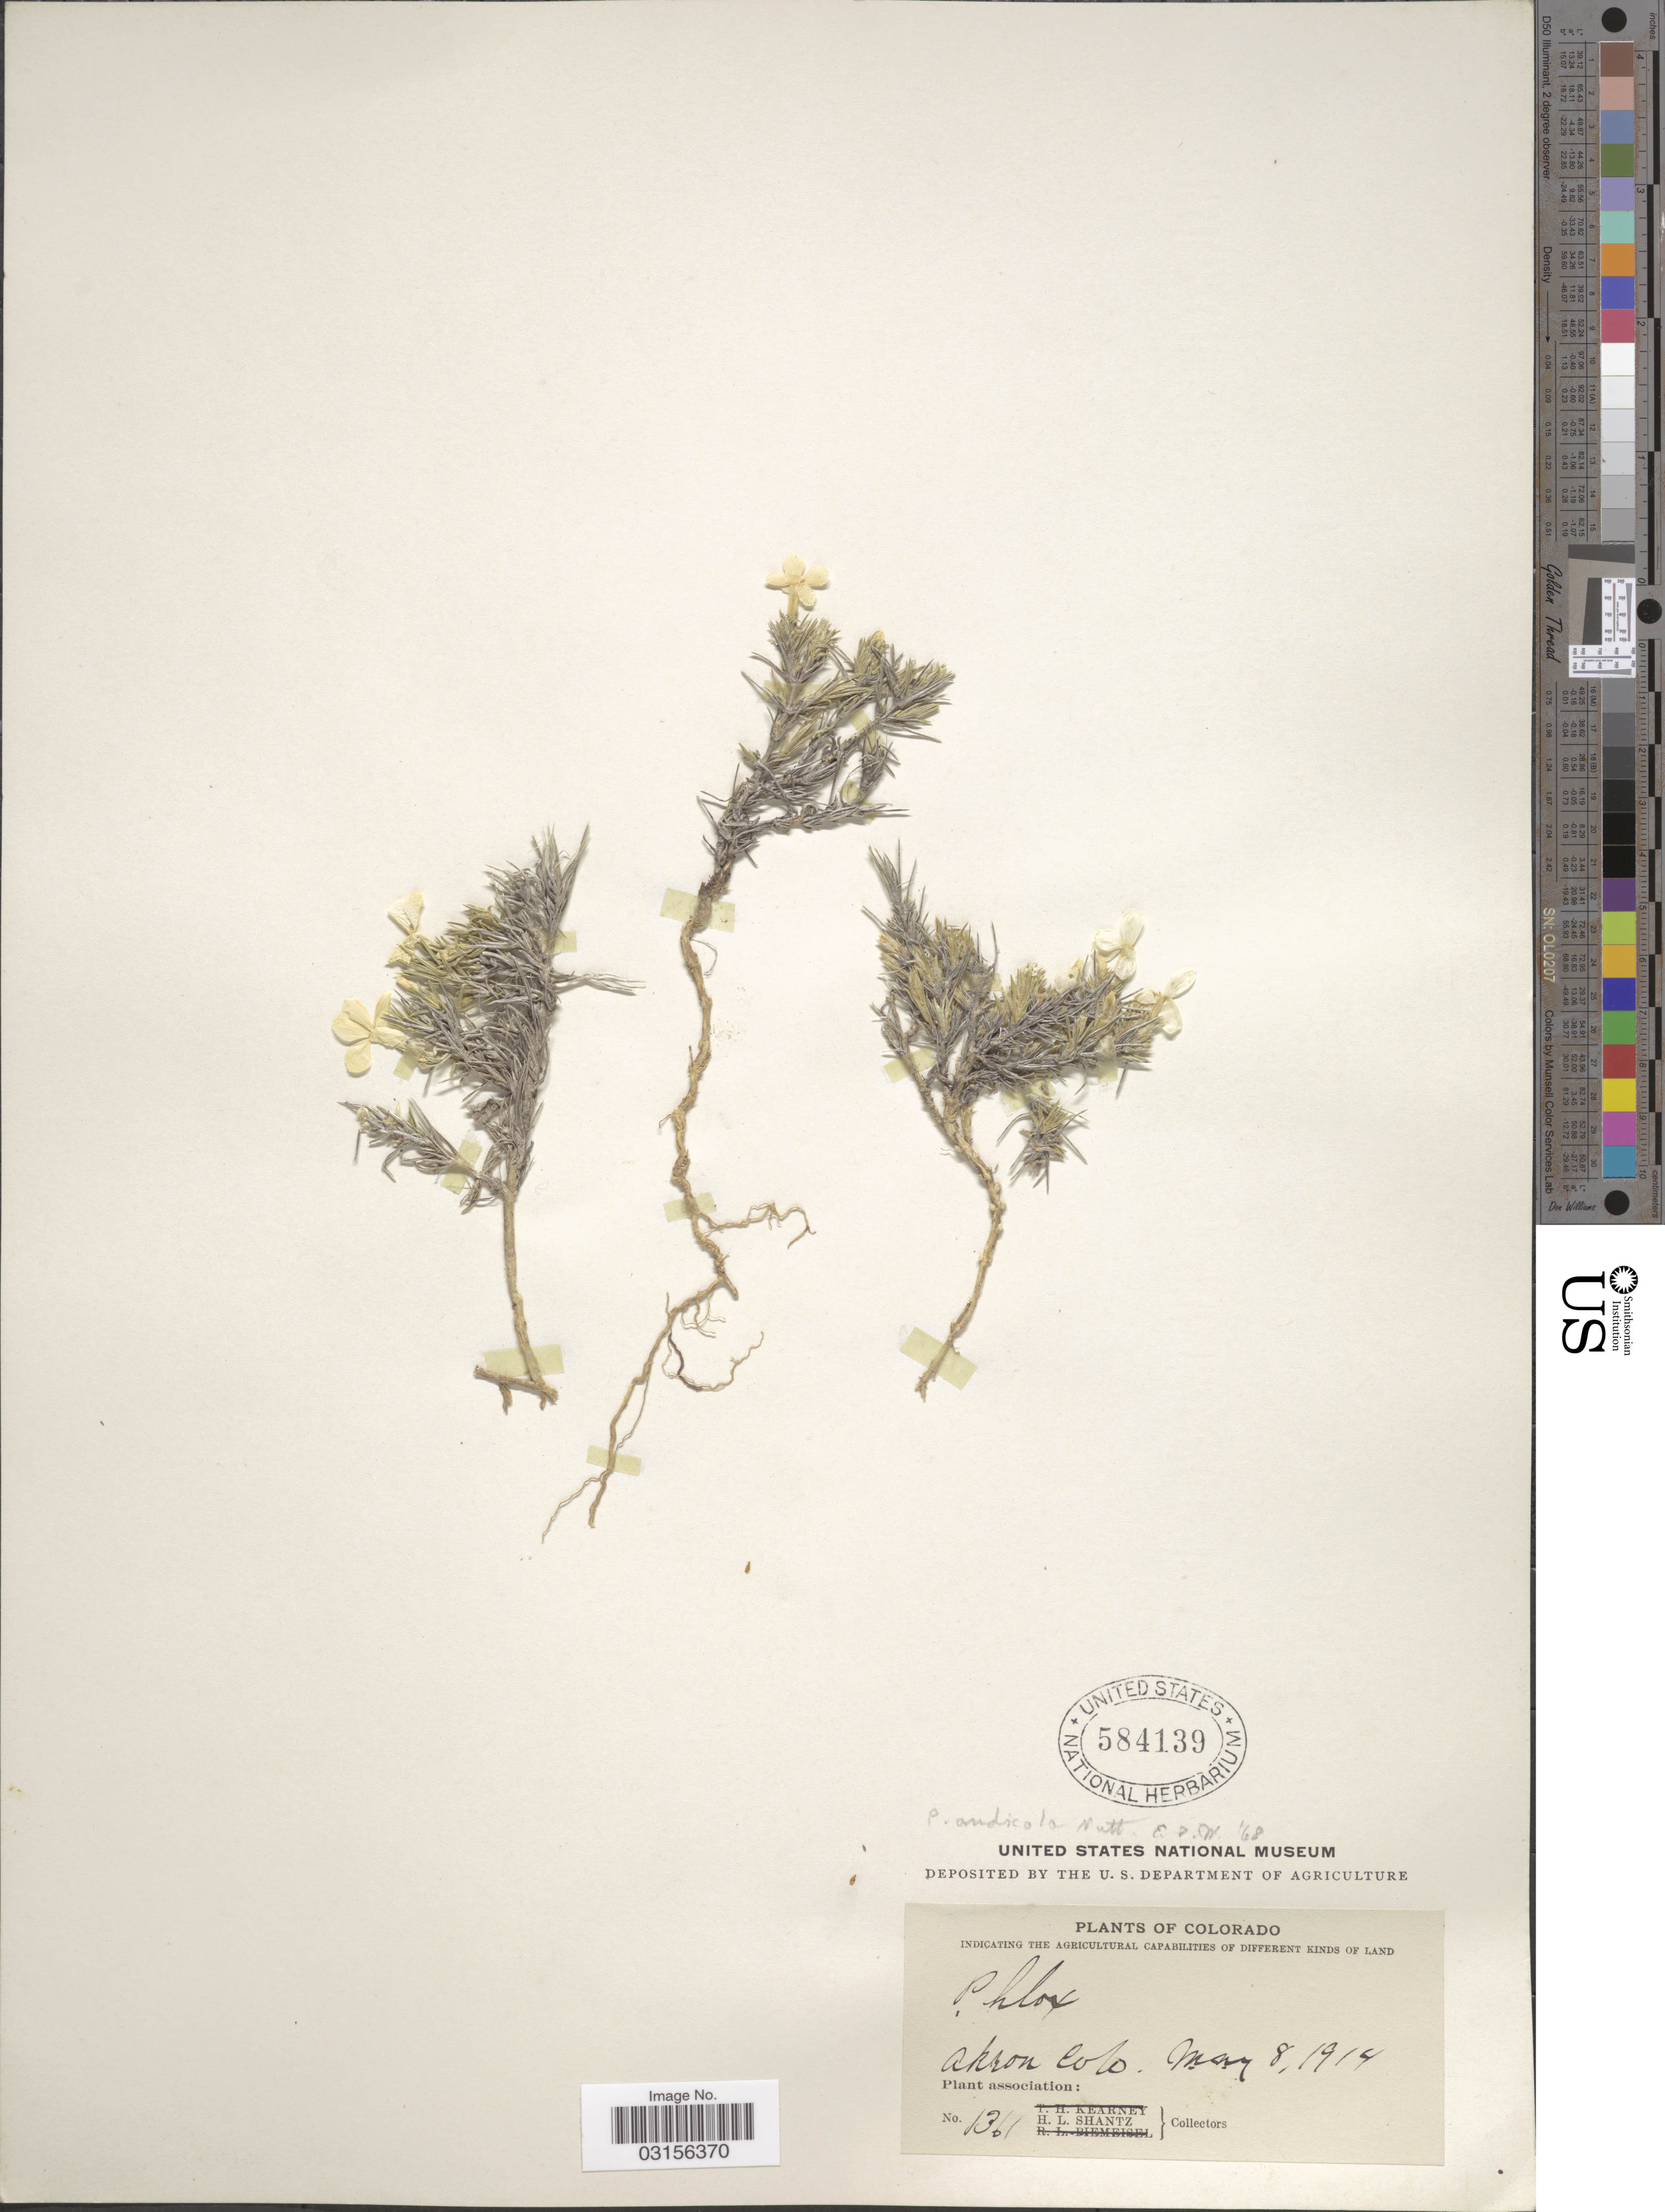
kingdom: Plantae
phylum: Tracheophyta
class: Magnoliopsida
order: Ericales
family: Polemoniaceae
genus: Phlox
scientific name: Phlox andicola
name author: (Britton) E.E. Nelson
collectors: H. Shantz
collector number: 1361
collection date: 1914-05-08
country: United States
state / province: Colorado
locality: Akron Colo.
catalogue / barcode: US 584139